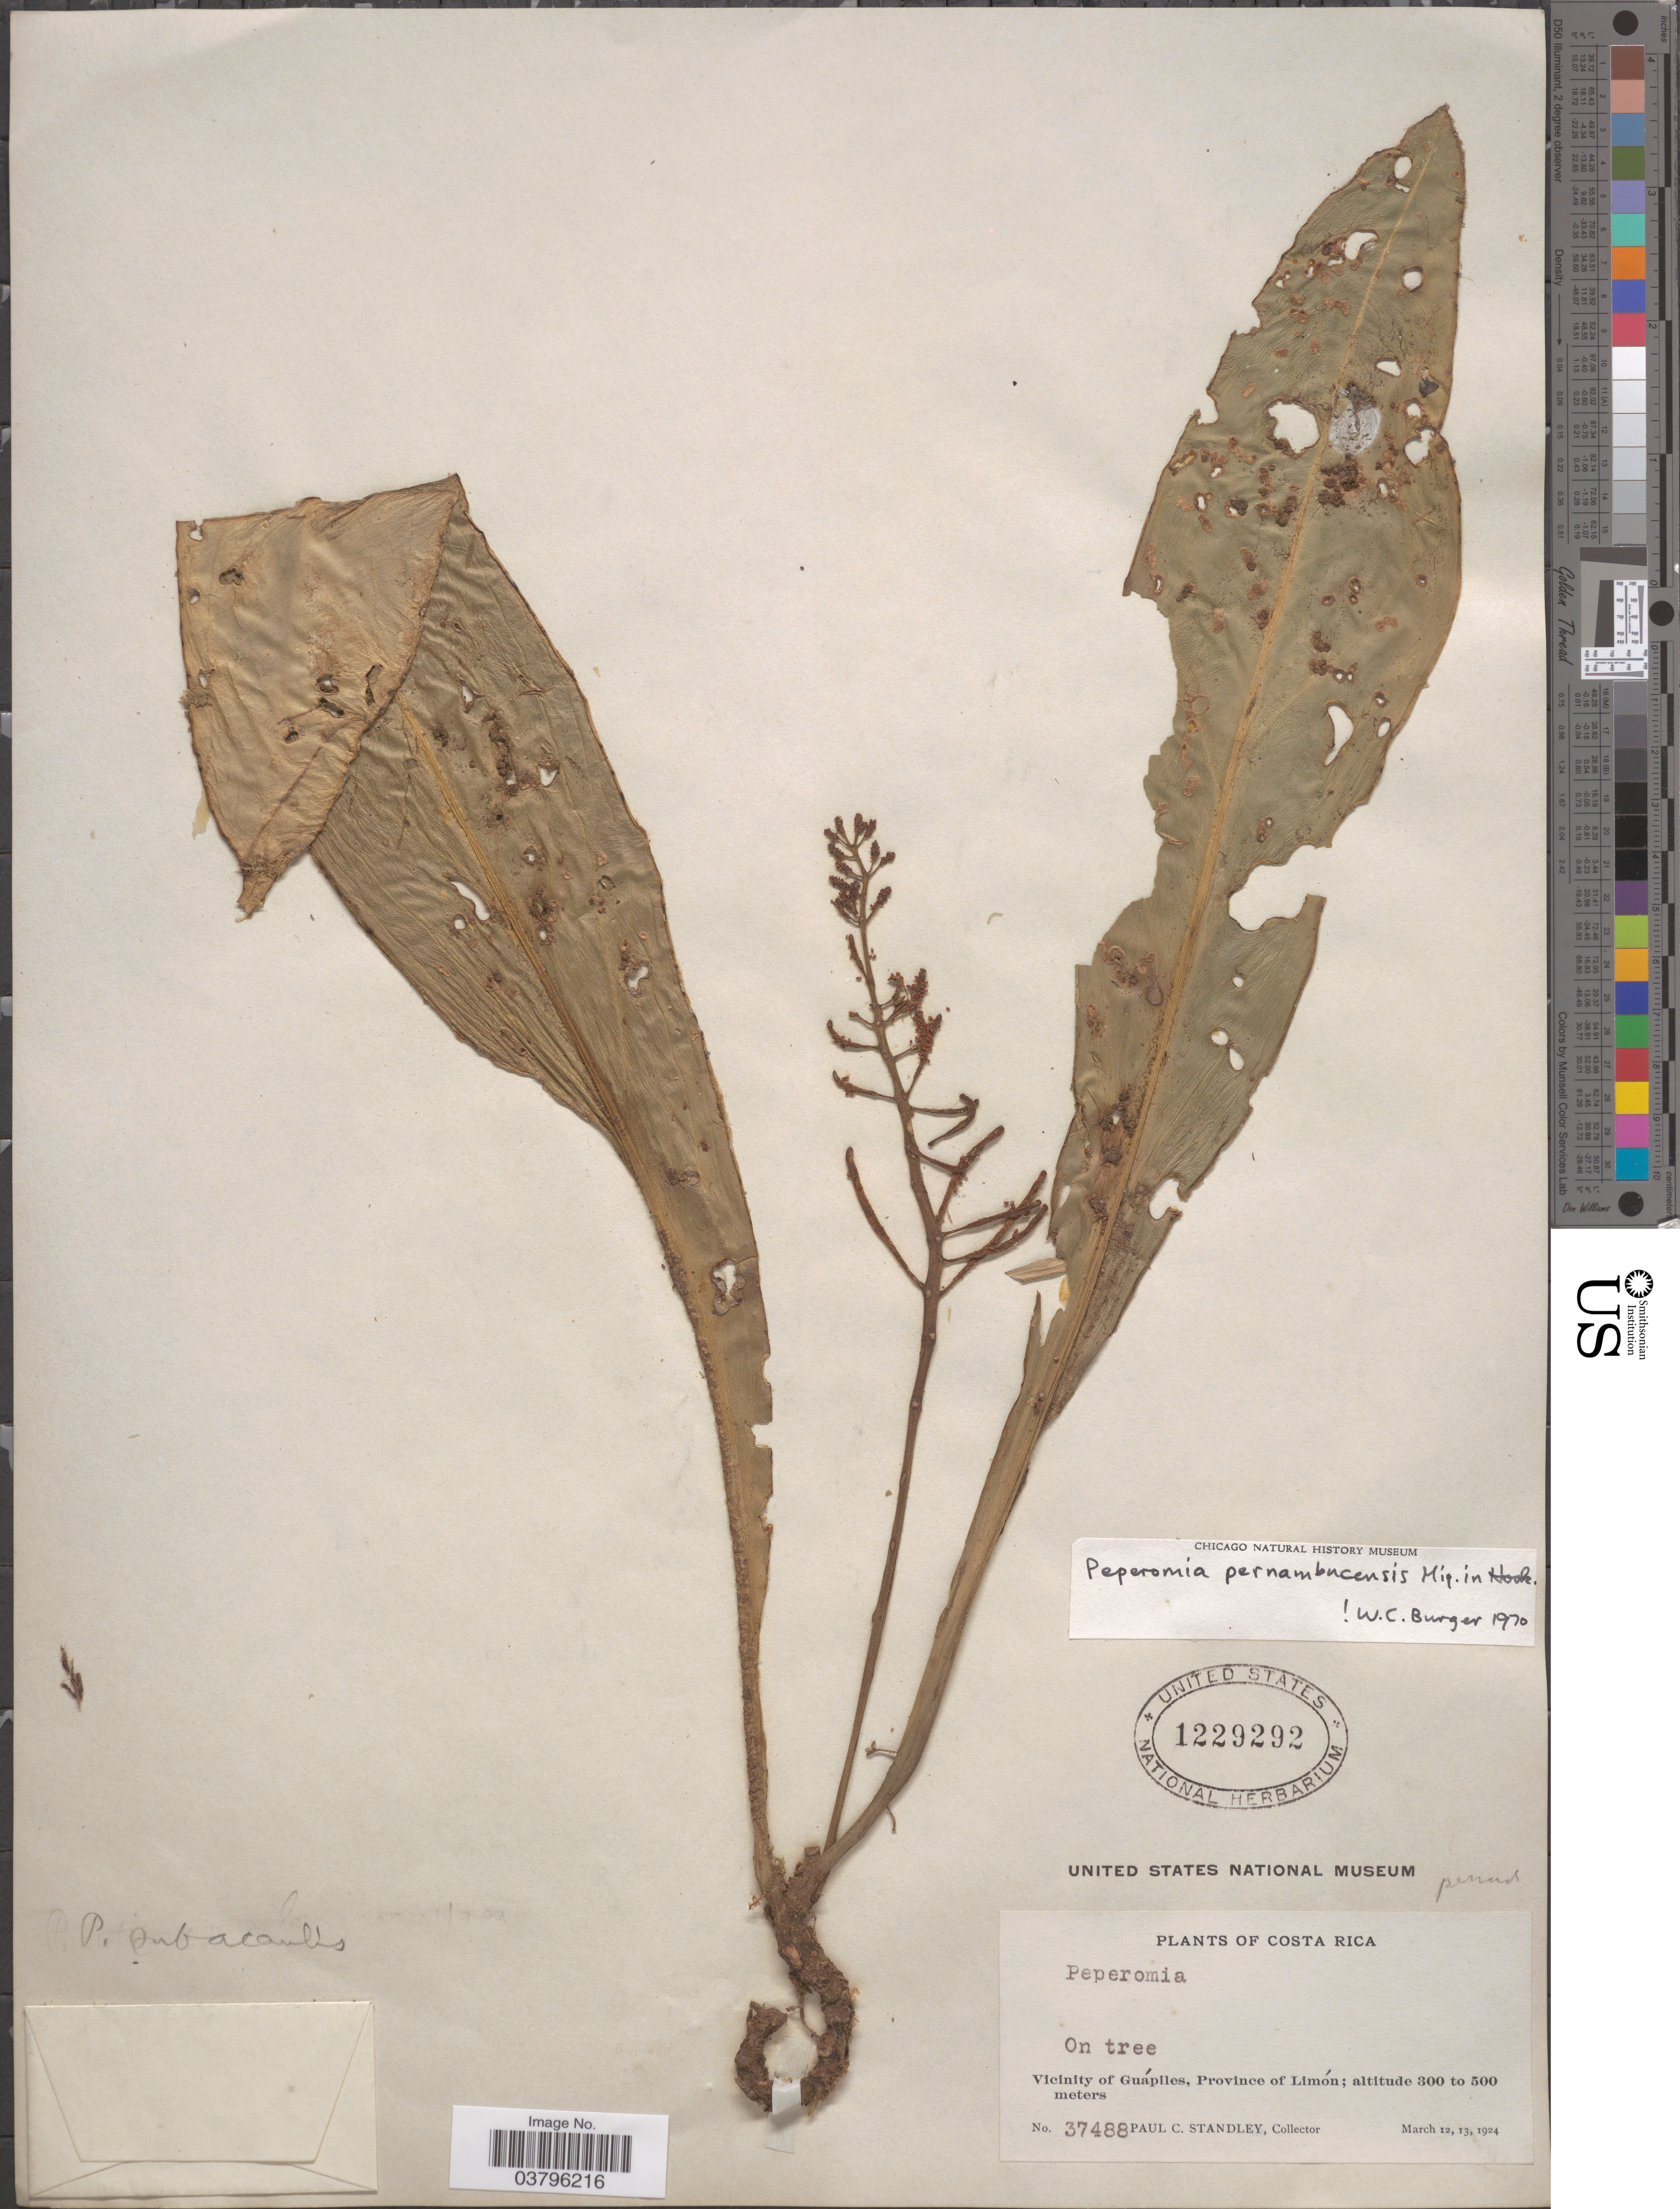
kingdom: Plantae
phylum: Tracheophyta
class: Magnoliopsida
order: Piperales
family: Piperaceae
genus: Peperomia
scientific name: Peperomia pernambucensis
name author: Miq.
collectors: P. C. Standley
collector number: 37488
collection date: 1924-03-12/1924-03-13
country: Costa Rica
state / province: Limón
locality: Vicinity of Guápiles.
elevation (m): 300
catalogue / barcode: US 1229292